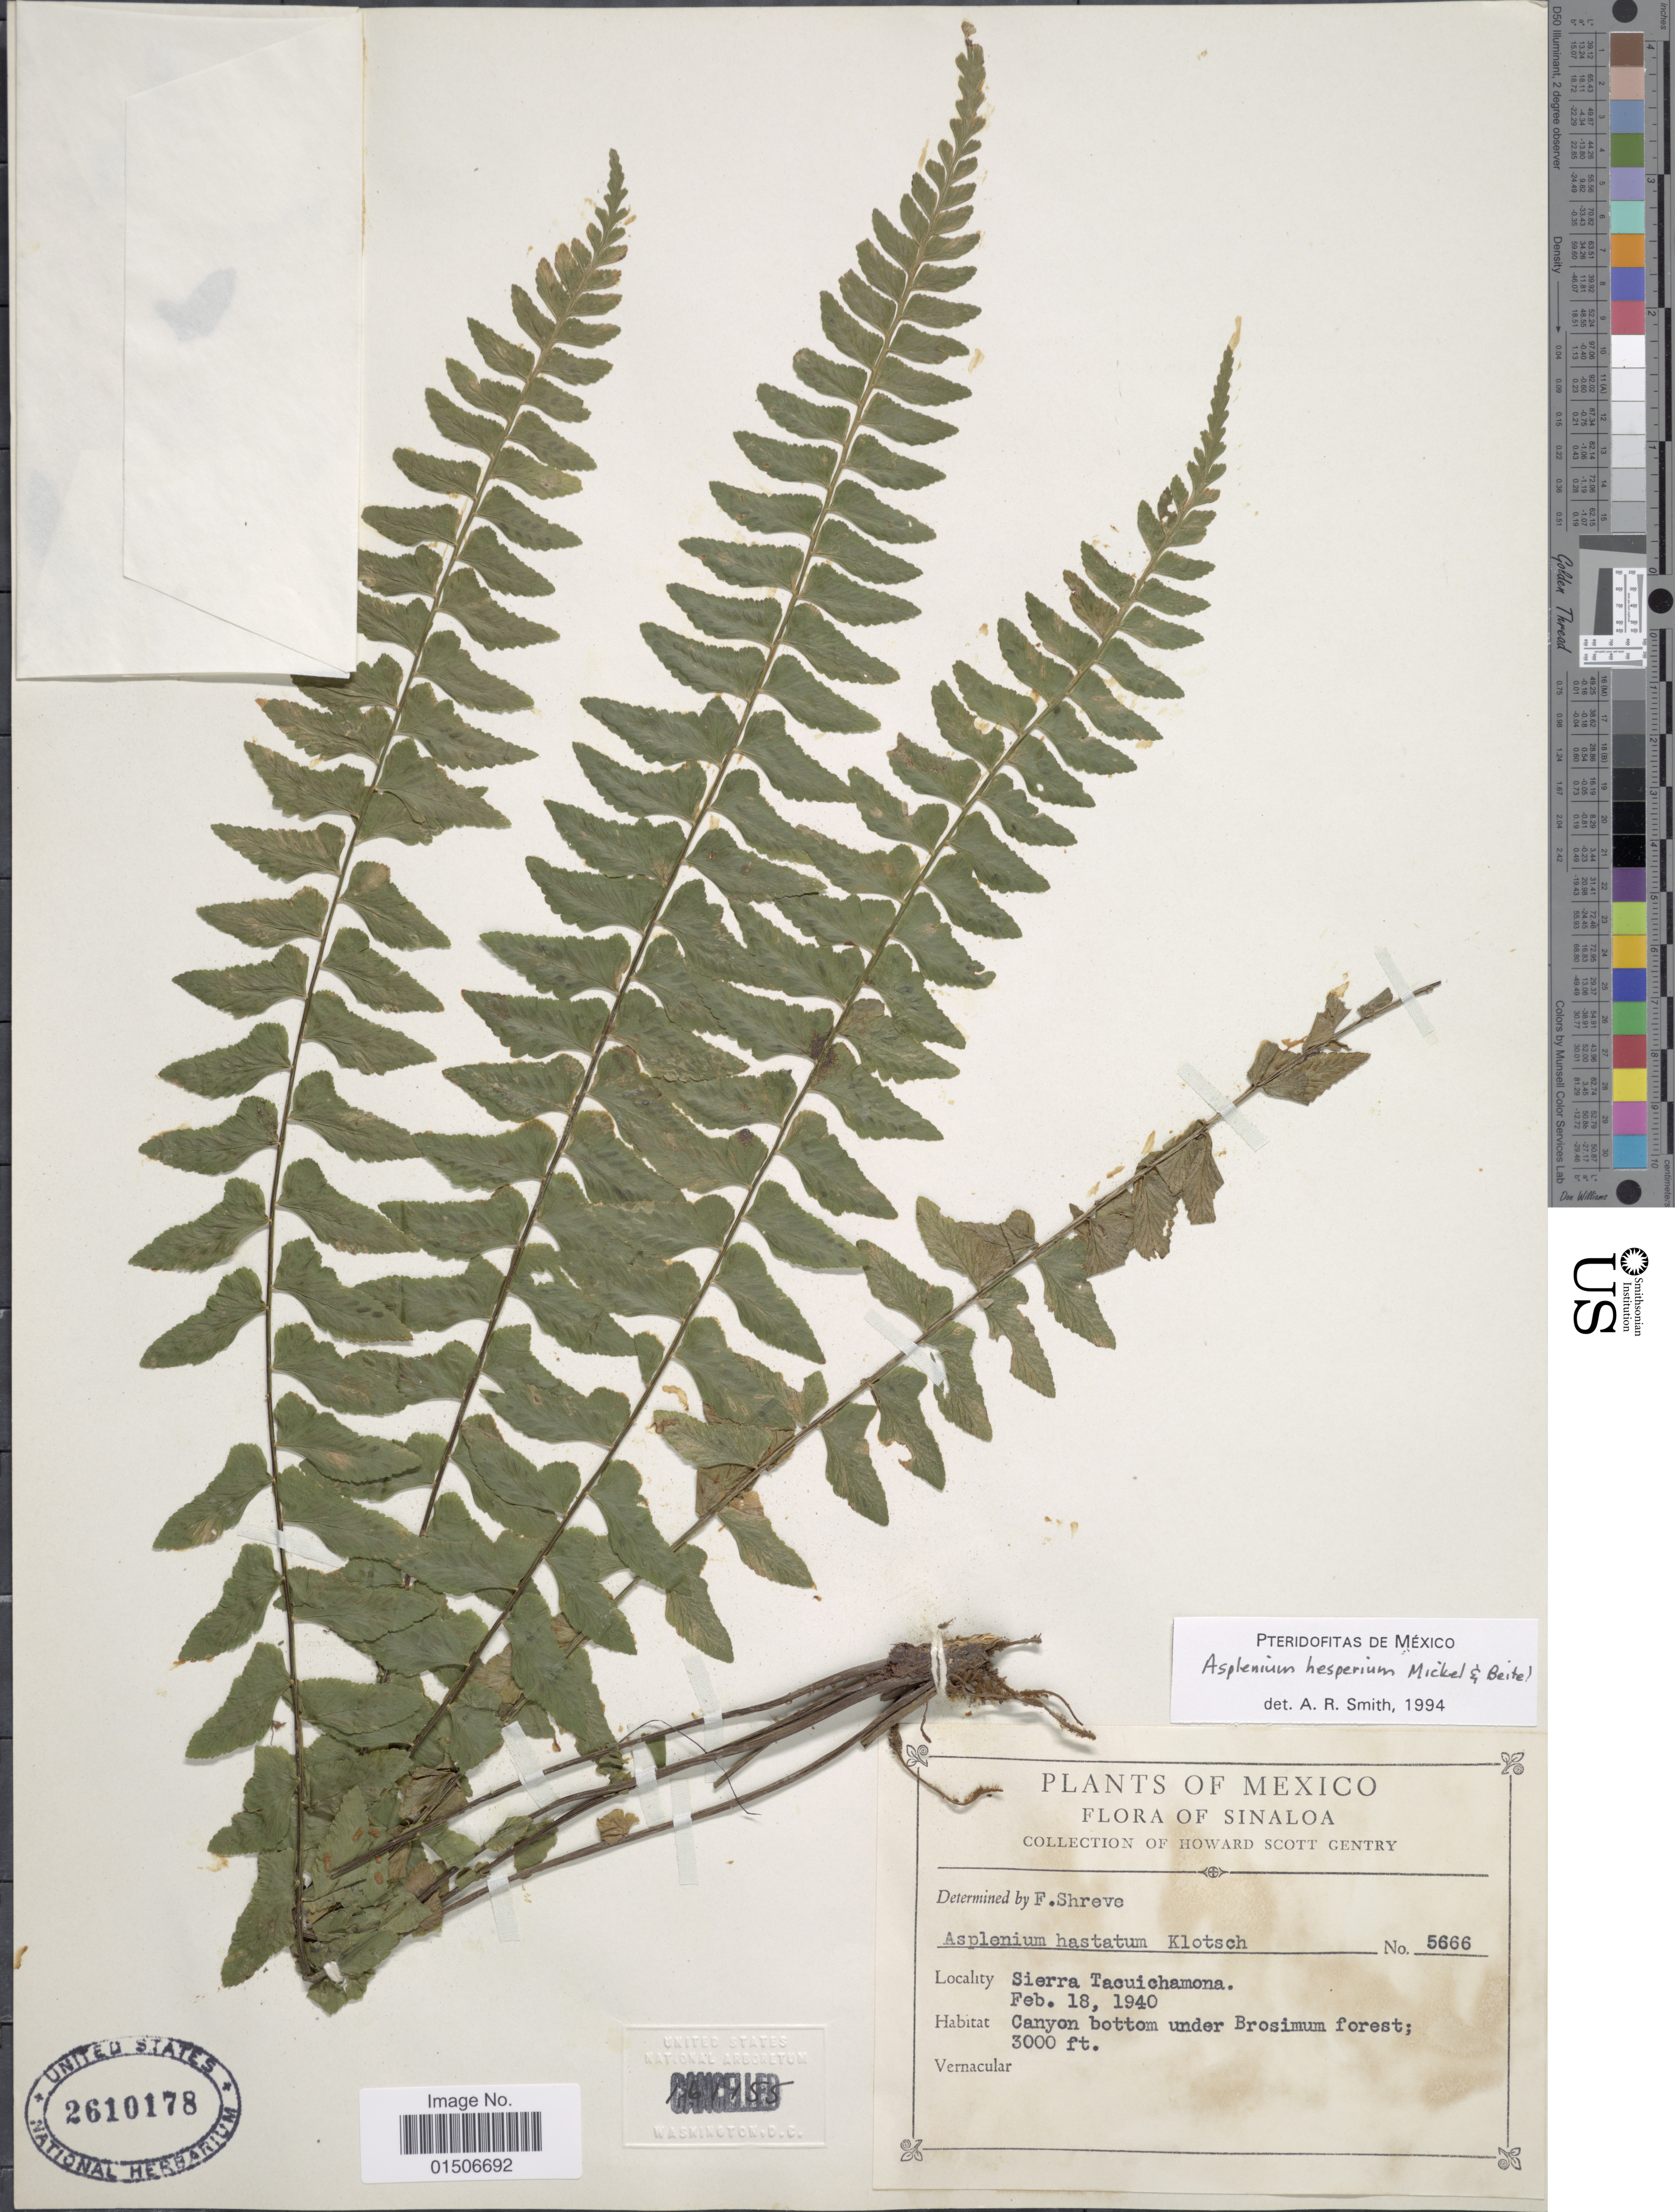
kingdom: Plantae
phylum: Tracheophyta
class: Polypodiopsida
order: Polypodiales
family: Aspleniaceae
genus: Asplenium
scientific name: Asplenium herperium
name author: Mickel & Beitel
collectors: H. S. Gentry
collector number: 5666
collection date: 1940-02-18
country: Mexico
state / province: Sinaloa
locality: Sierra Tacuichamona, Canyon bottom under Brosimum forest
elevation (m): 914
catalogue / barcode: US 2610178